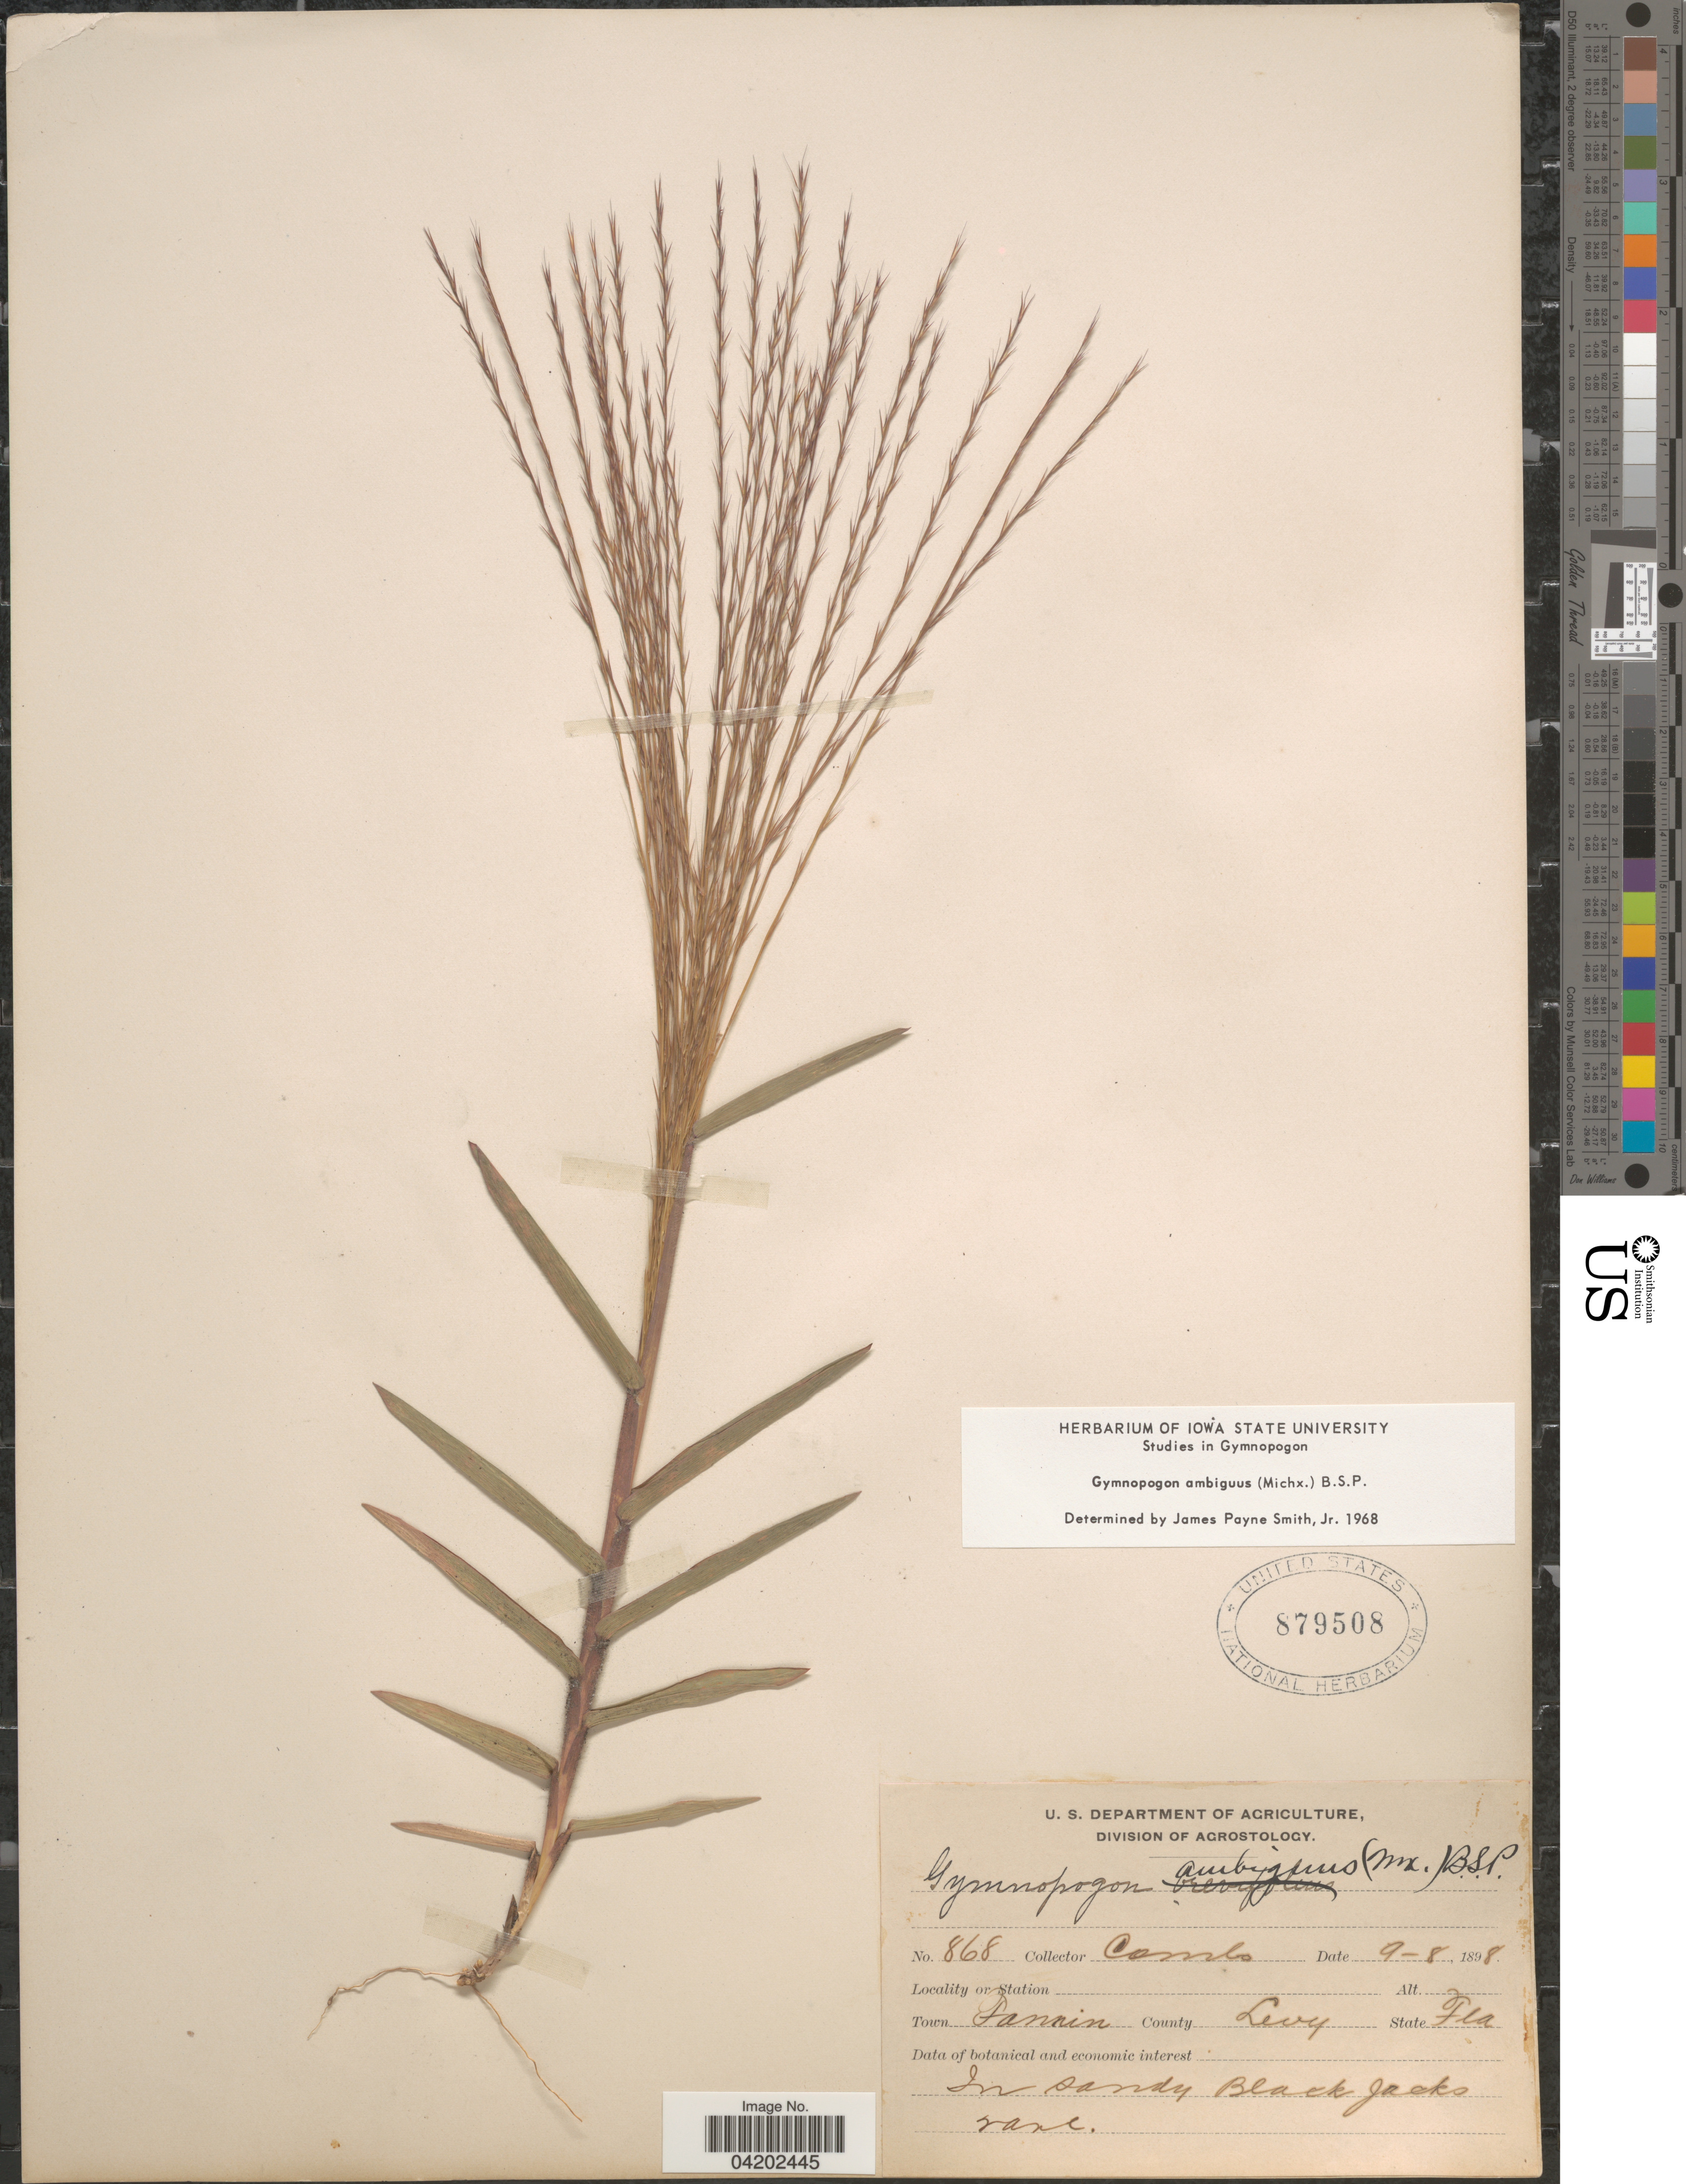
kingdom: Plantae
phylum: Tracheophyta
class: Liliopsida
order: Poales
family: Poaceae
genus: Gymnopogon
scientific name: Gymnopogon ambiguus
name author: (Michx.) Britton, Stearns & Poggenb.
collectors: -. Combs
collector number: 868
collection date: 1898-09-08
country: United States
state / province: Florida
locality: Town Fannin. County Levy.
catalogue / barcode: US 879508